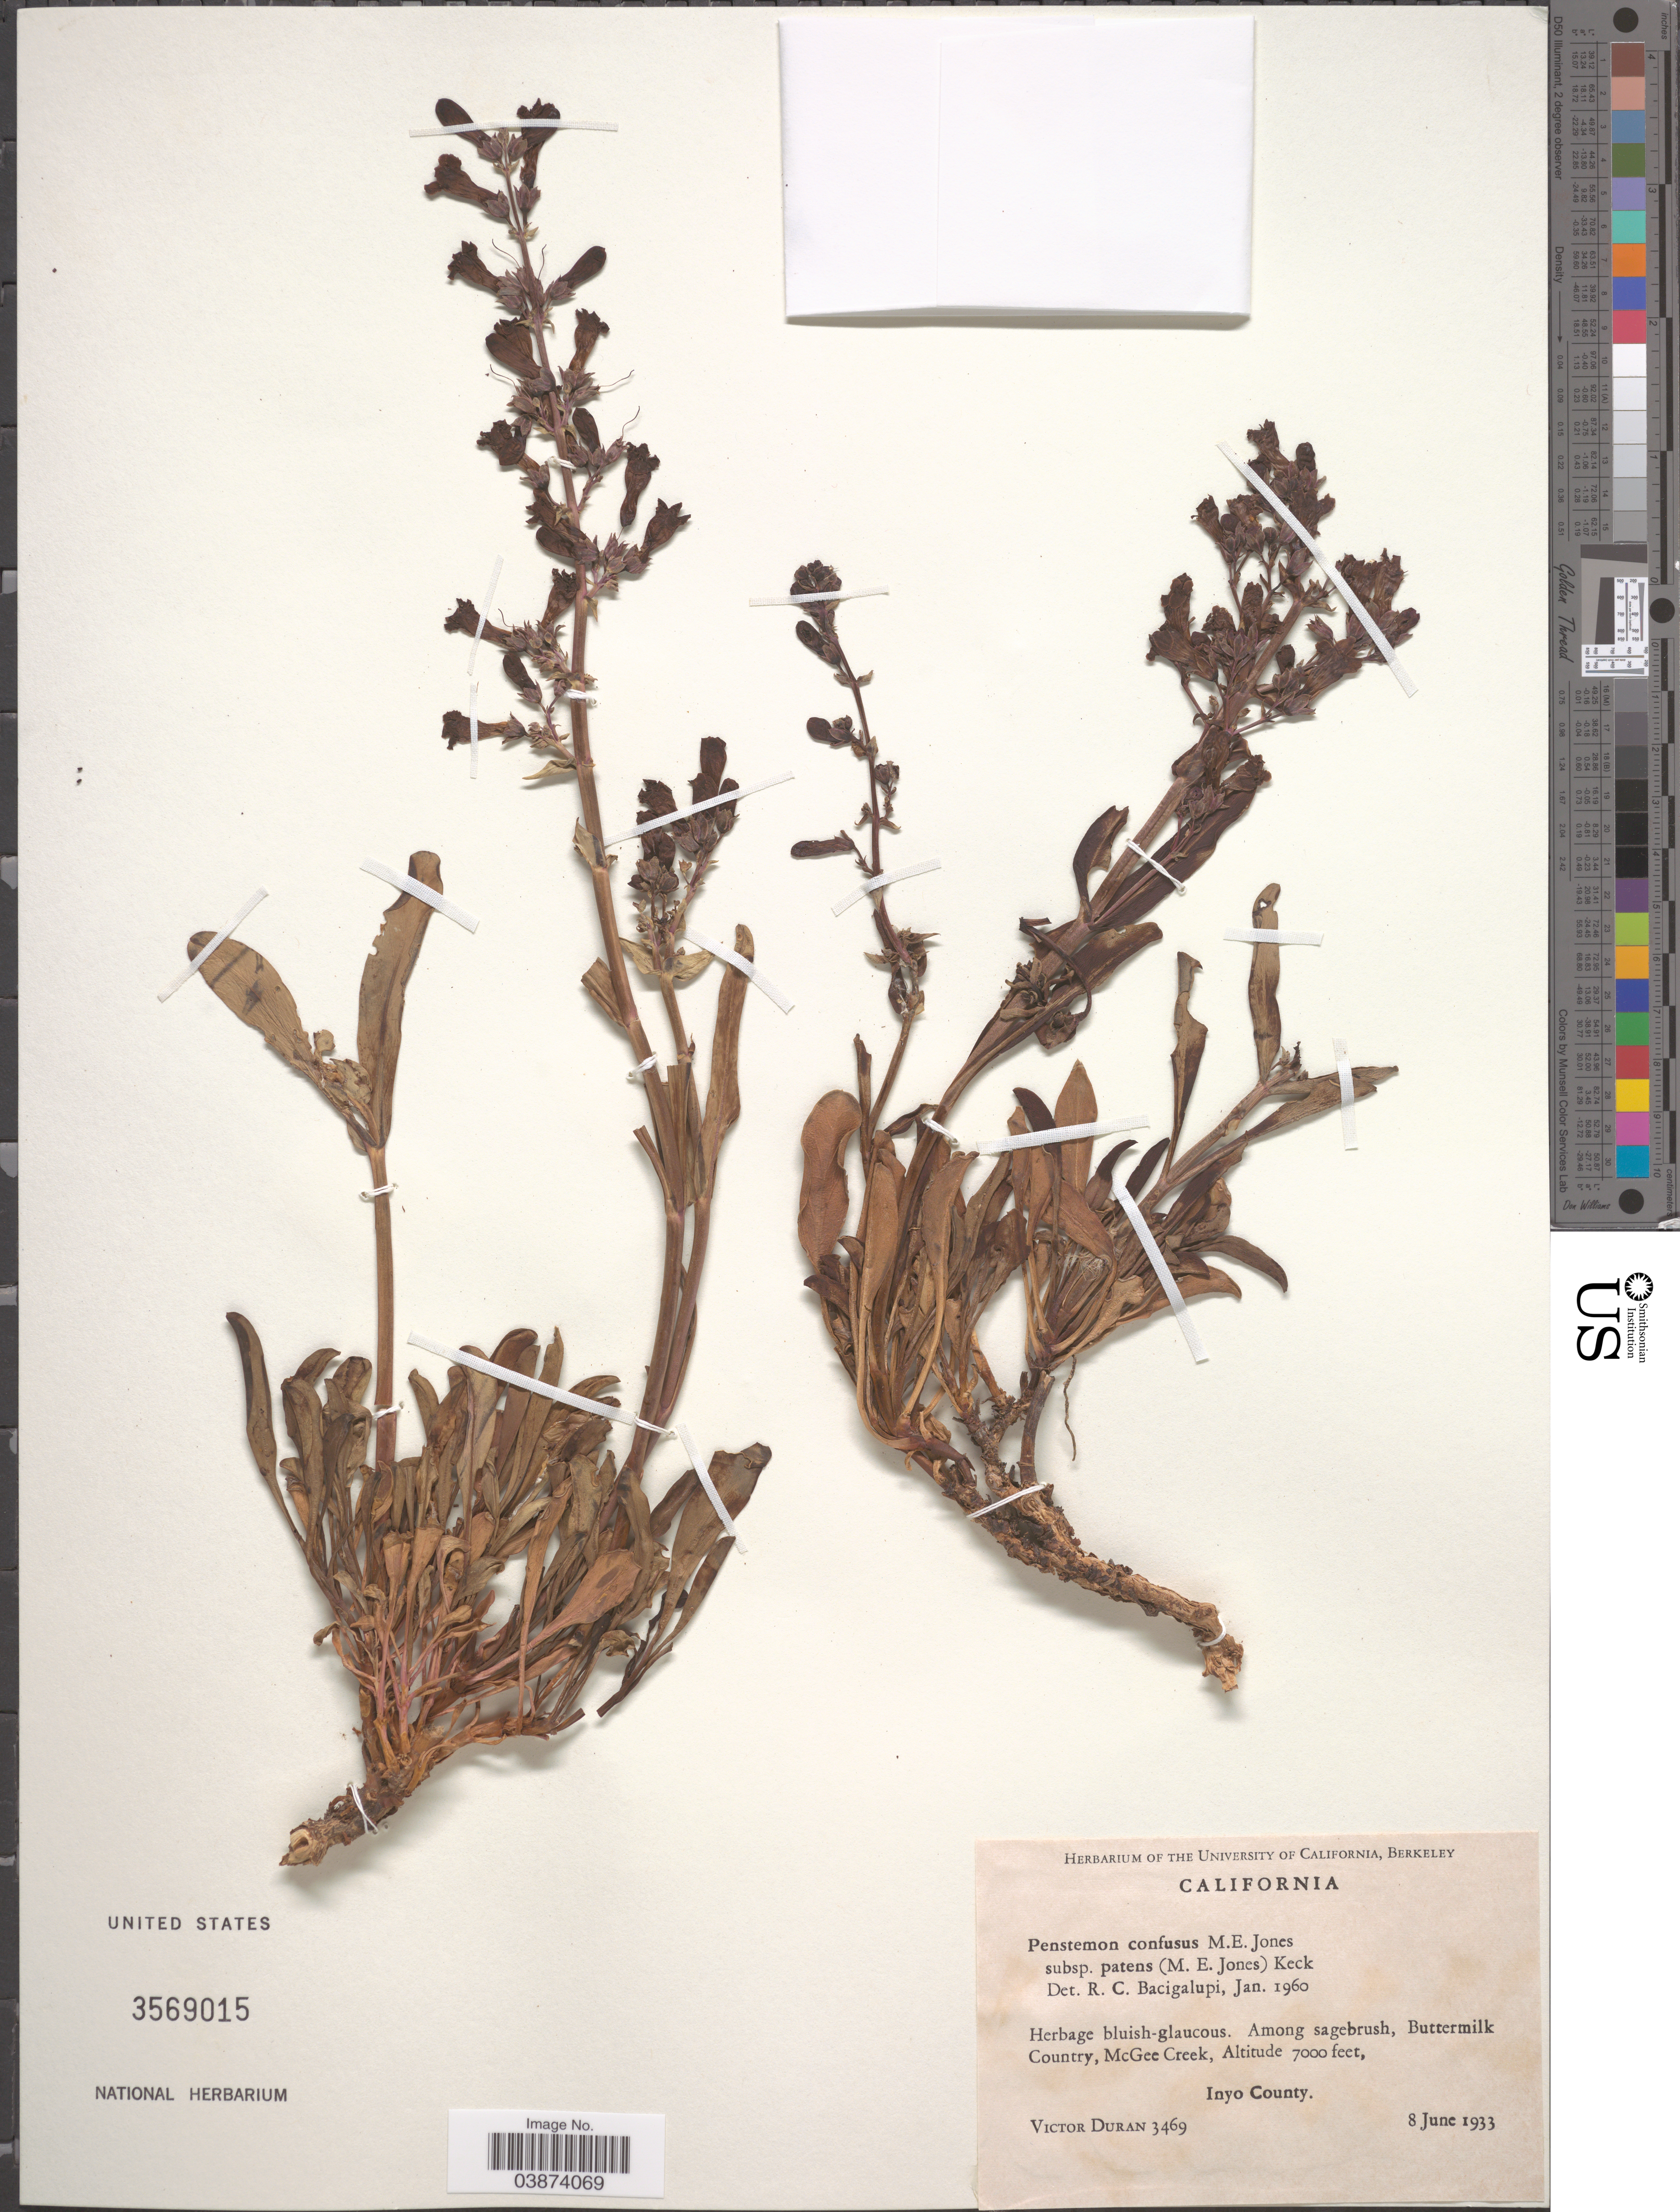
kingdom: Plantae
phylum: Tracheophyta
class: Magnoliopsida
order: Lamiales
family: Plantaginaceae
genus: Penstemon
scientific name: Penstemon confusus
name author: M.E. Jones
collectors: V. Duran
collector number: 3469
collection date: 1933-06-08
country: United States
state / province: California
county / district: Inyo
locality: Buttermilk Country, McGee Creek, Inyo County.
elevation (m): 2134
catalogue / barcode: US 3569015